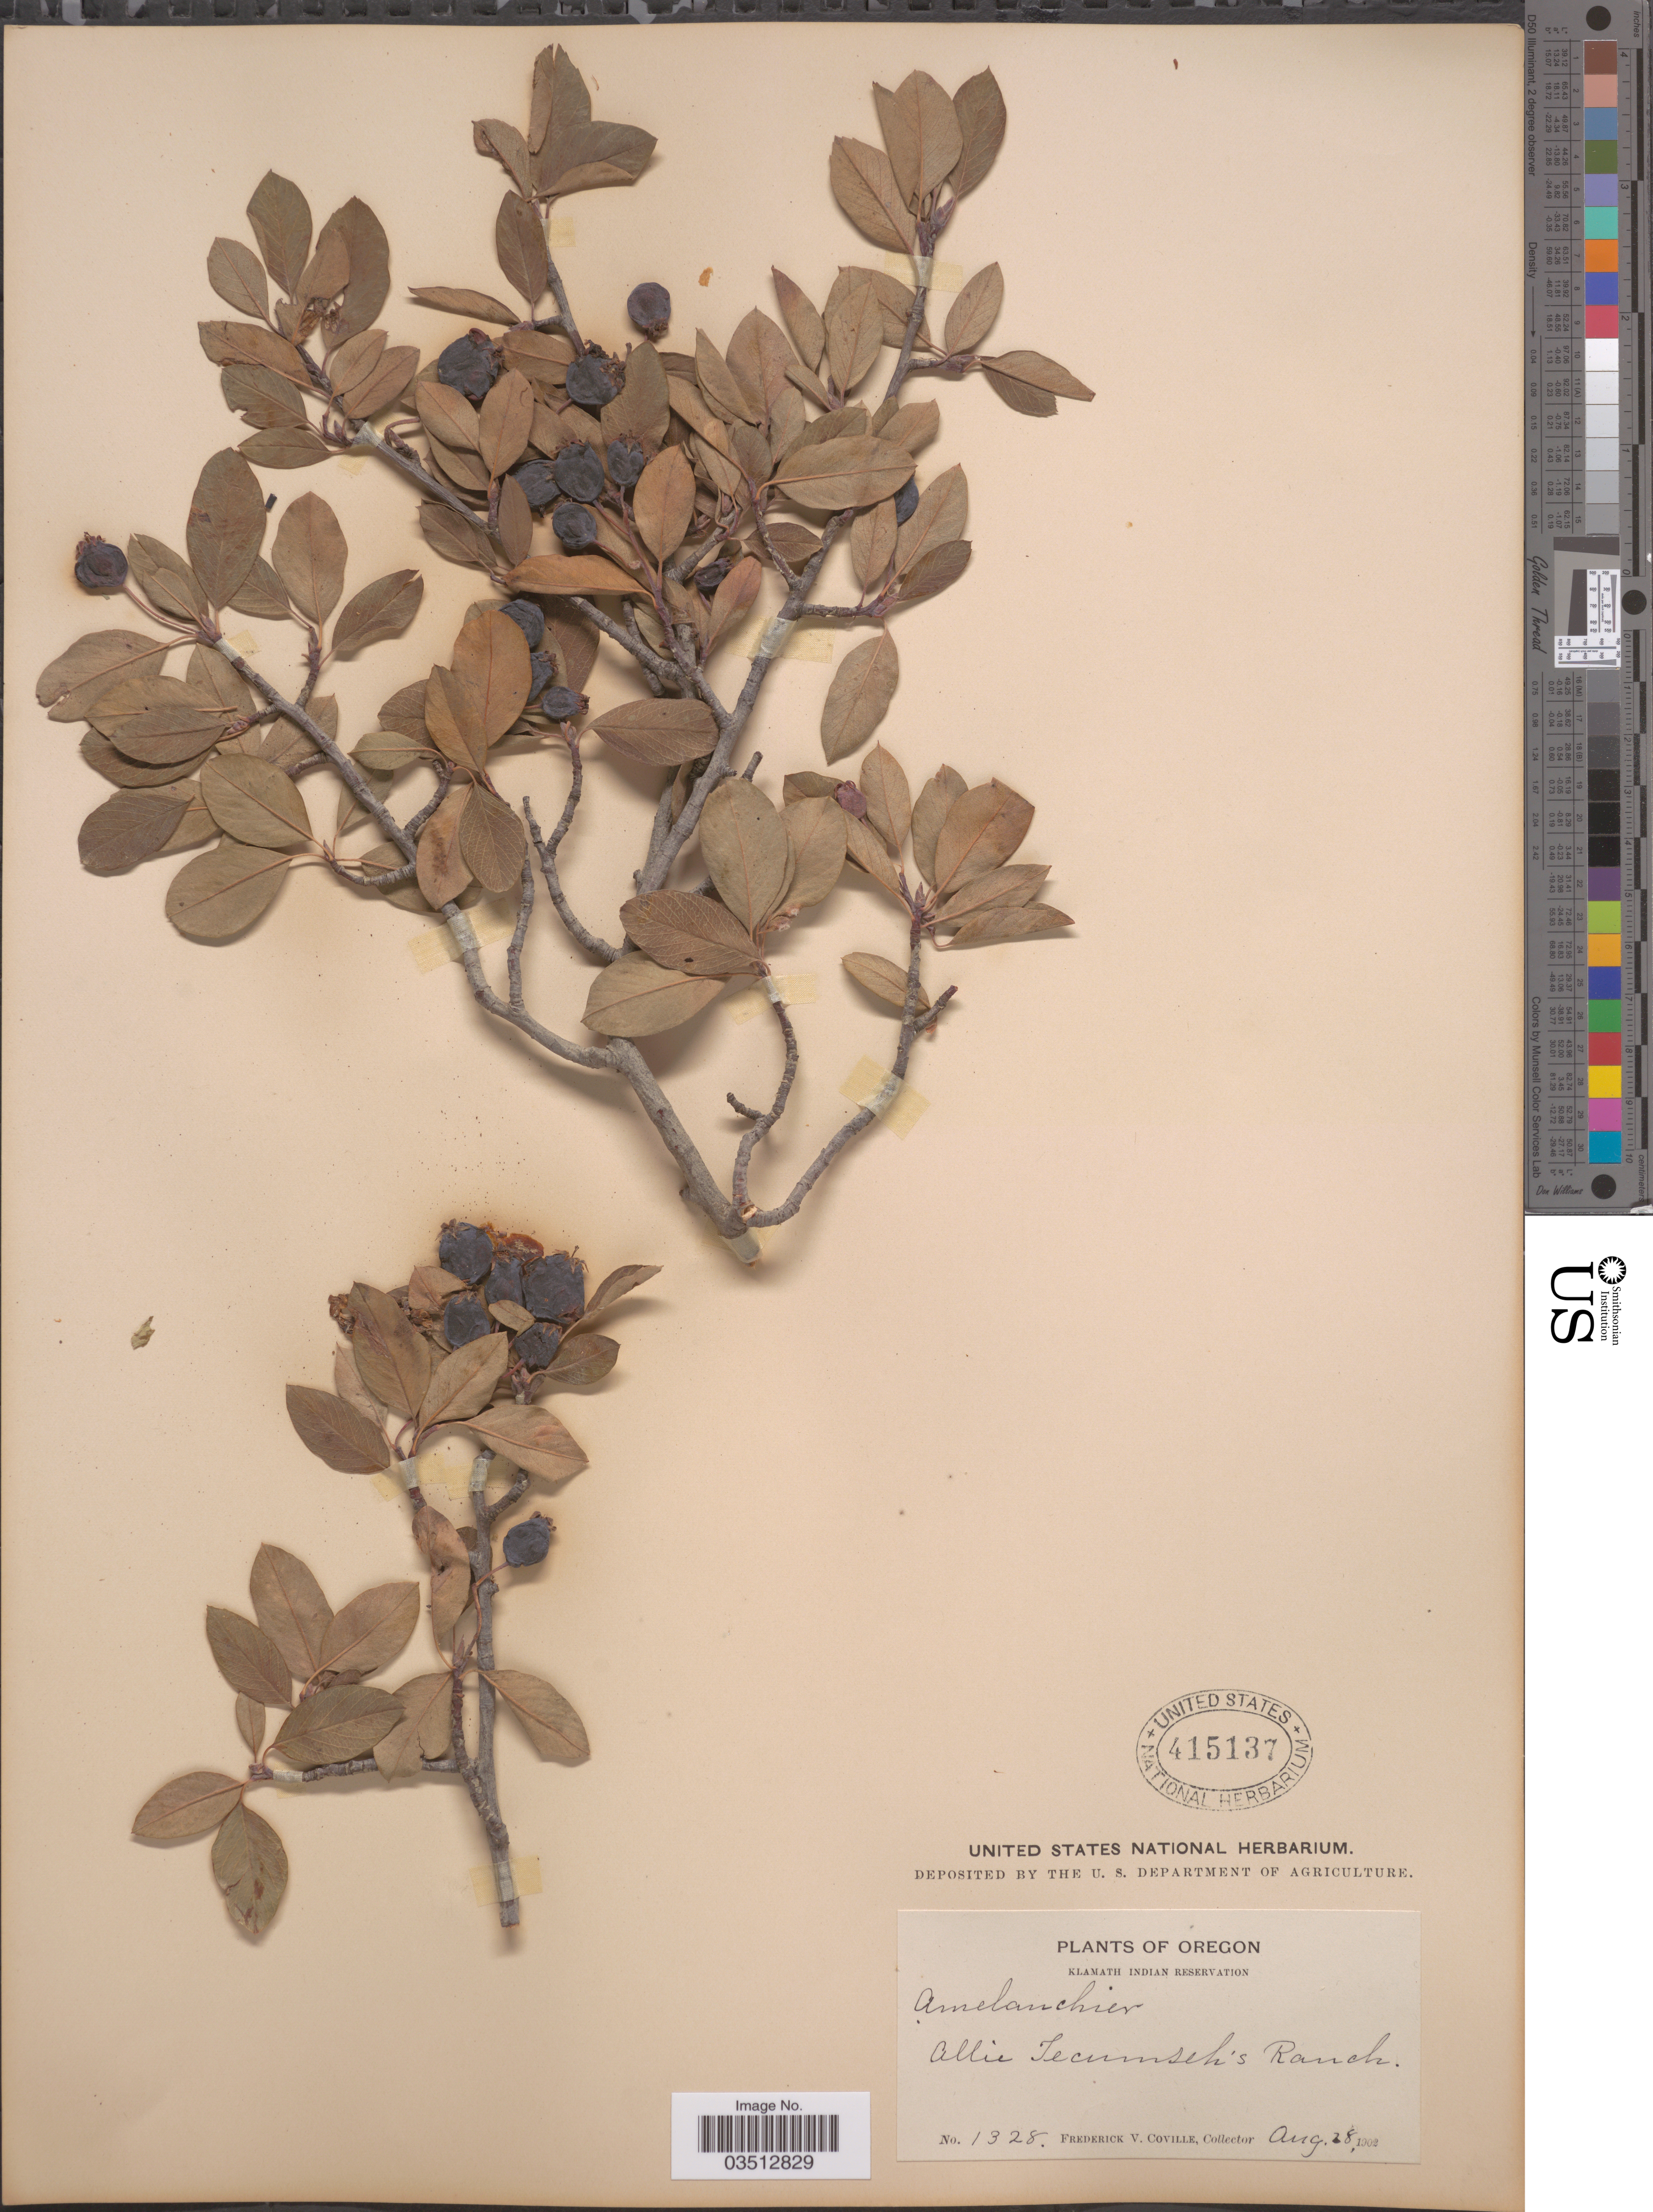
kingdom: Plantae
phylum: Tracheophyta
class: Magnoliopsida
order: Rosales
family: Rosaceae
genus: Amelanchier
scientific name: Amelanchier sp.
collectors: F. V. Coville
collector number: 1328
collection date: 1902-08-28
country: United States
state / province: Oregon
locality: Klamath India Reservation. Allie Tecumseh's Ranch.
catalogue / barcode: US 415137